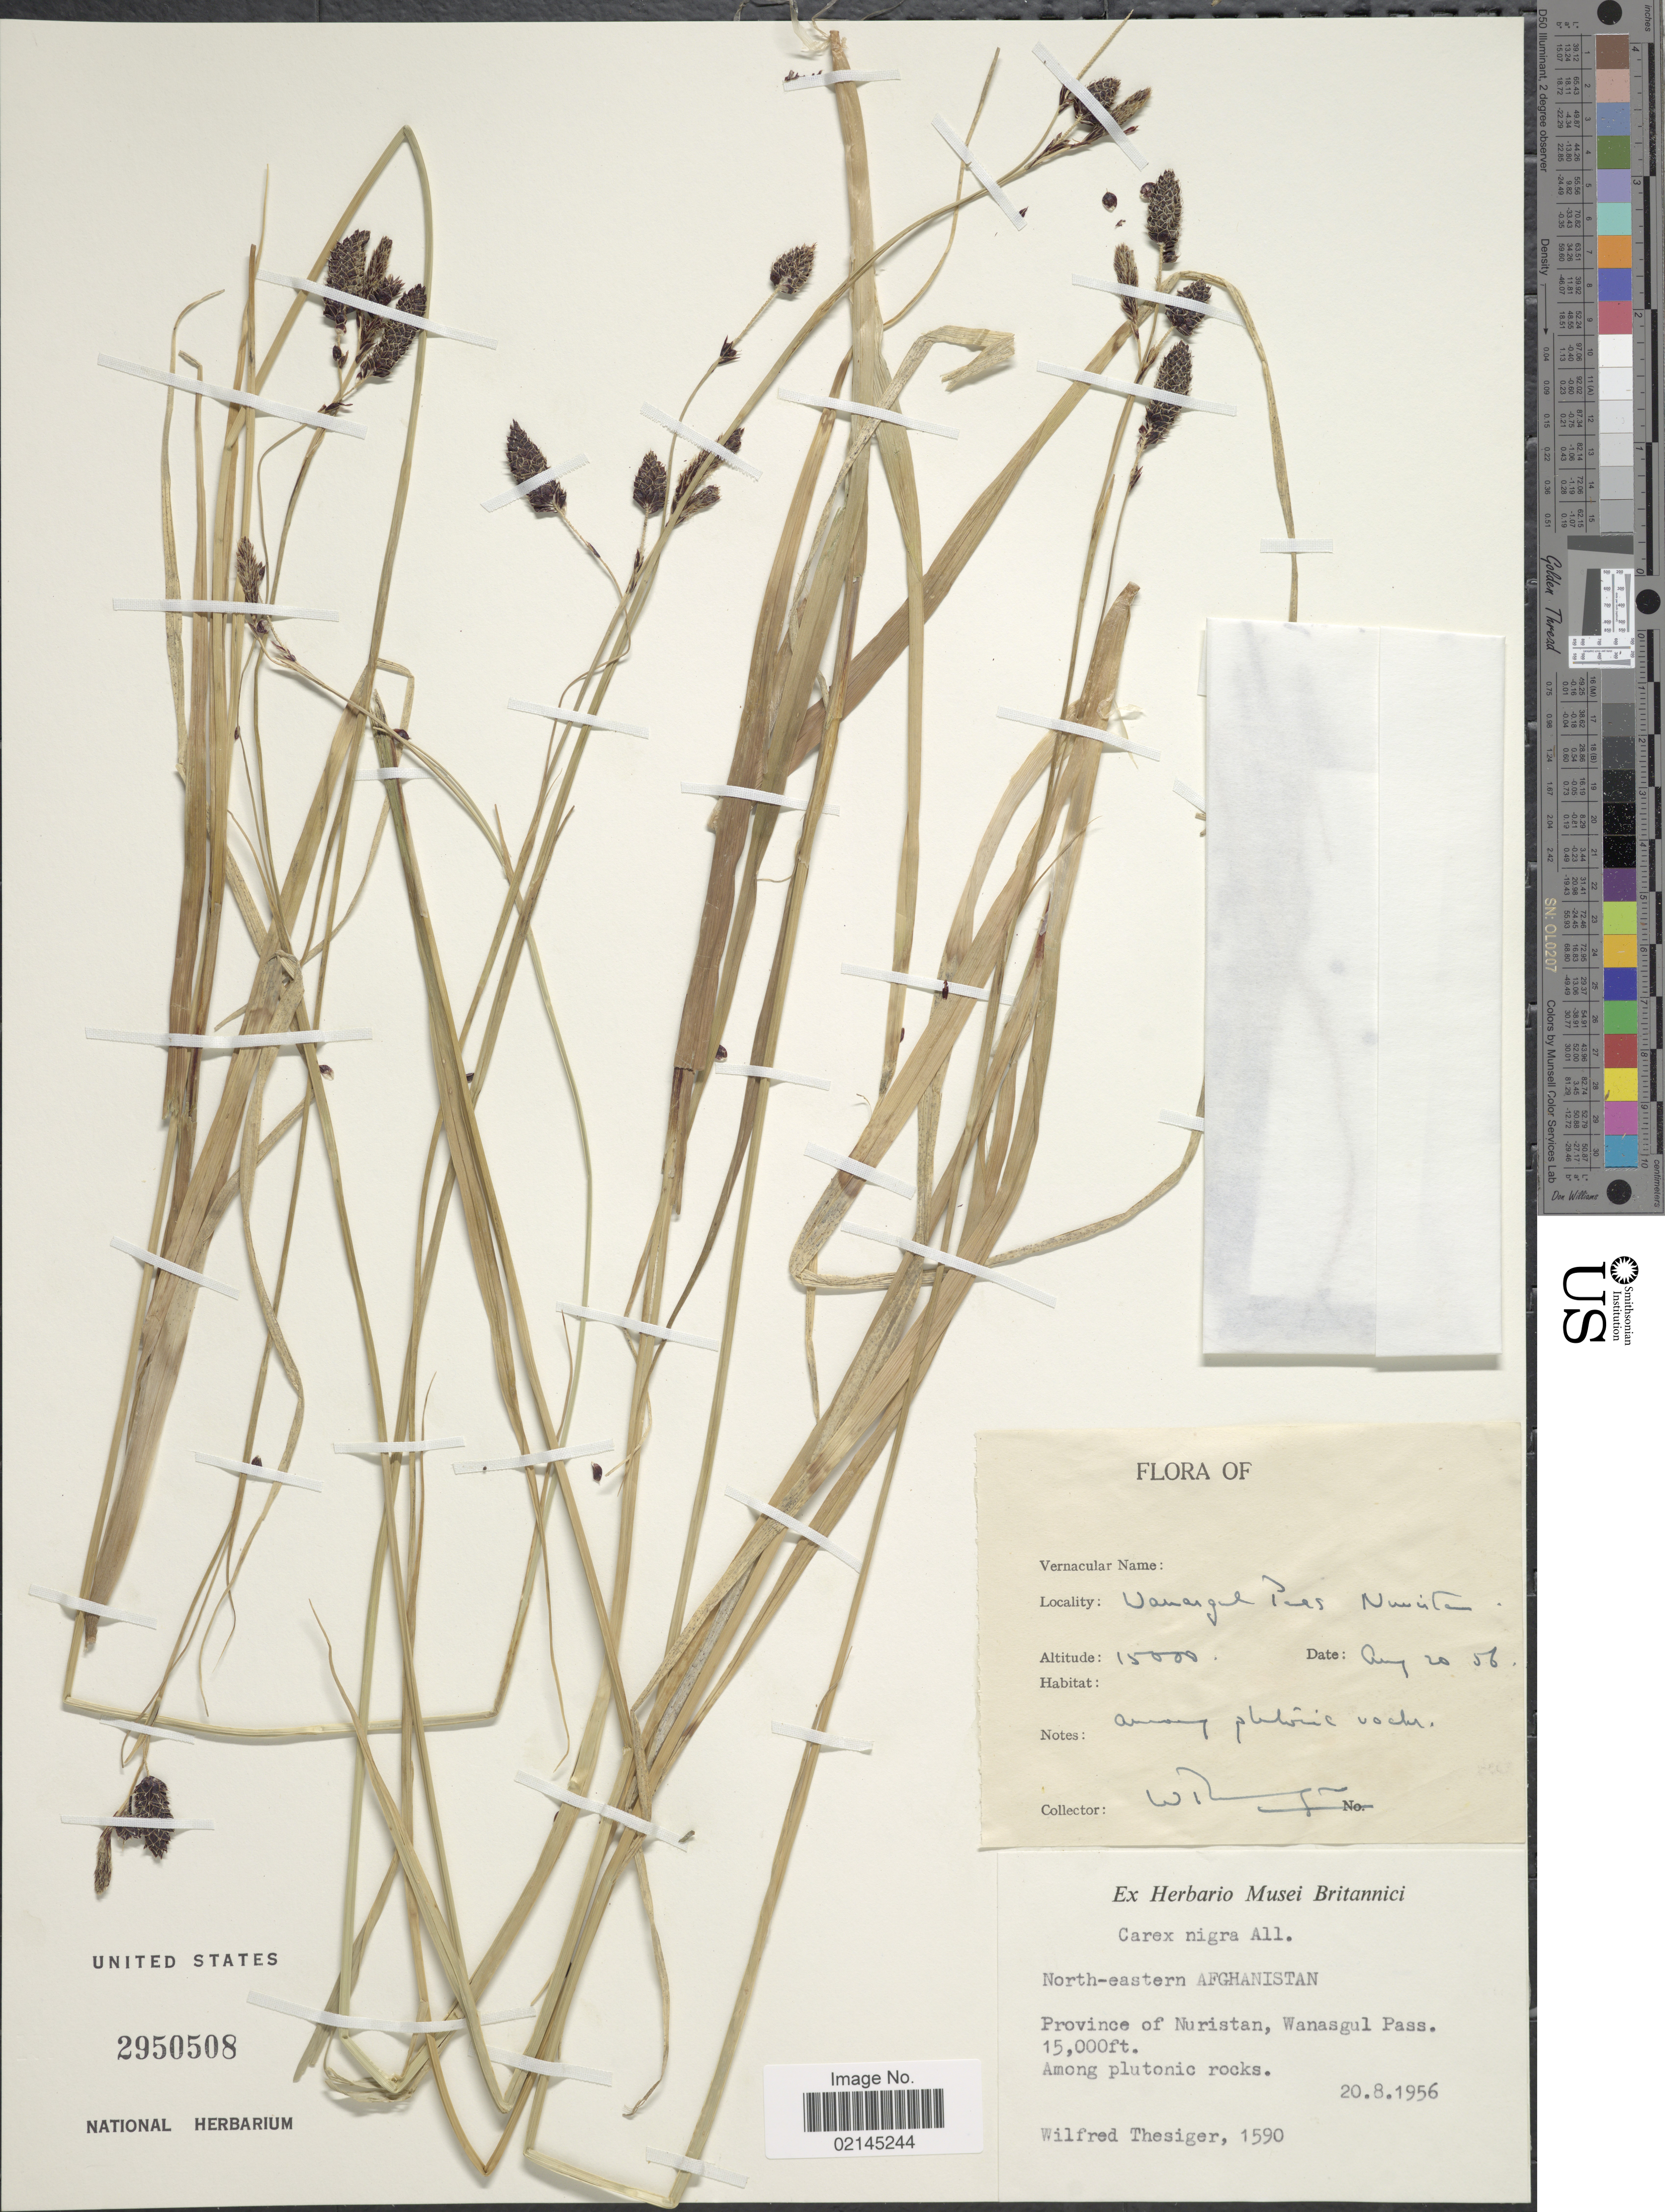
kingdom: Plantae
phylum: Tracheophyta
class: Liliopsida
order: Poales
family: Cyperaceae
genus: Carex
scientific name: Carex parviflora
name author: Host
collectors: W. Thesiger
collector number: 1590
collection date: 1956-08-20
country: Afghanistan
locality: North-eastern Afghanistan. Province of Nuristan, Wanasgul Pass.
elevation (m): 4572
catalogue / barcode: US 2950508